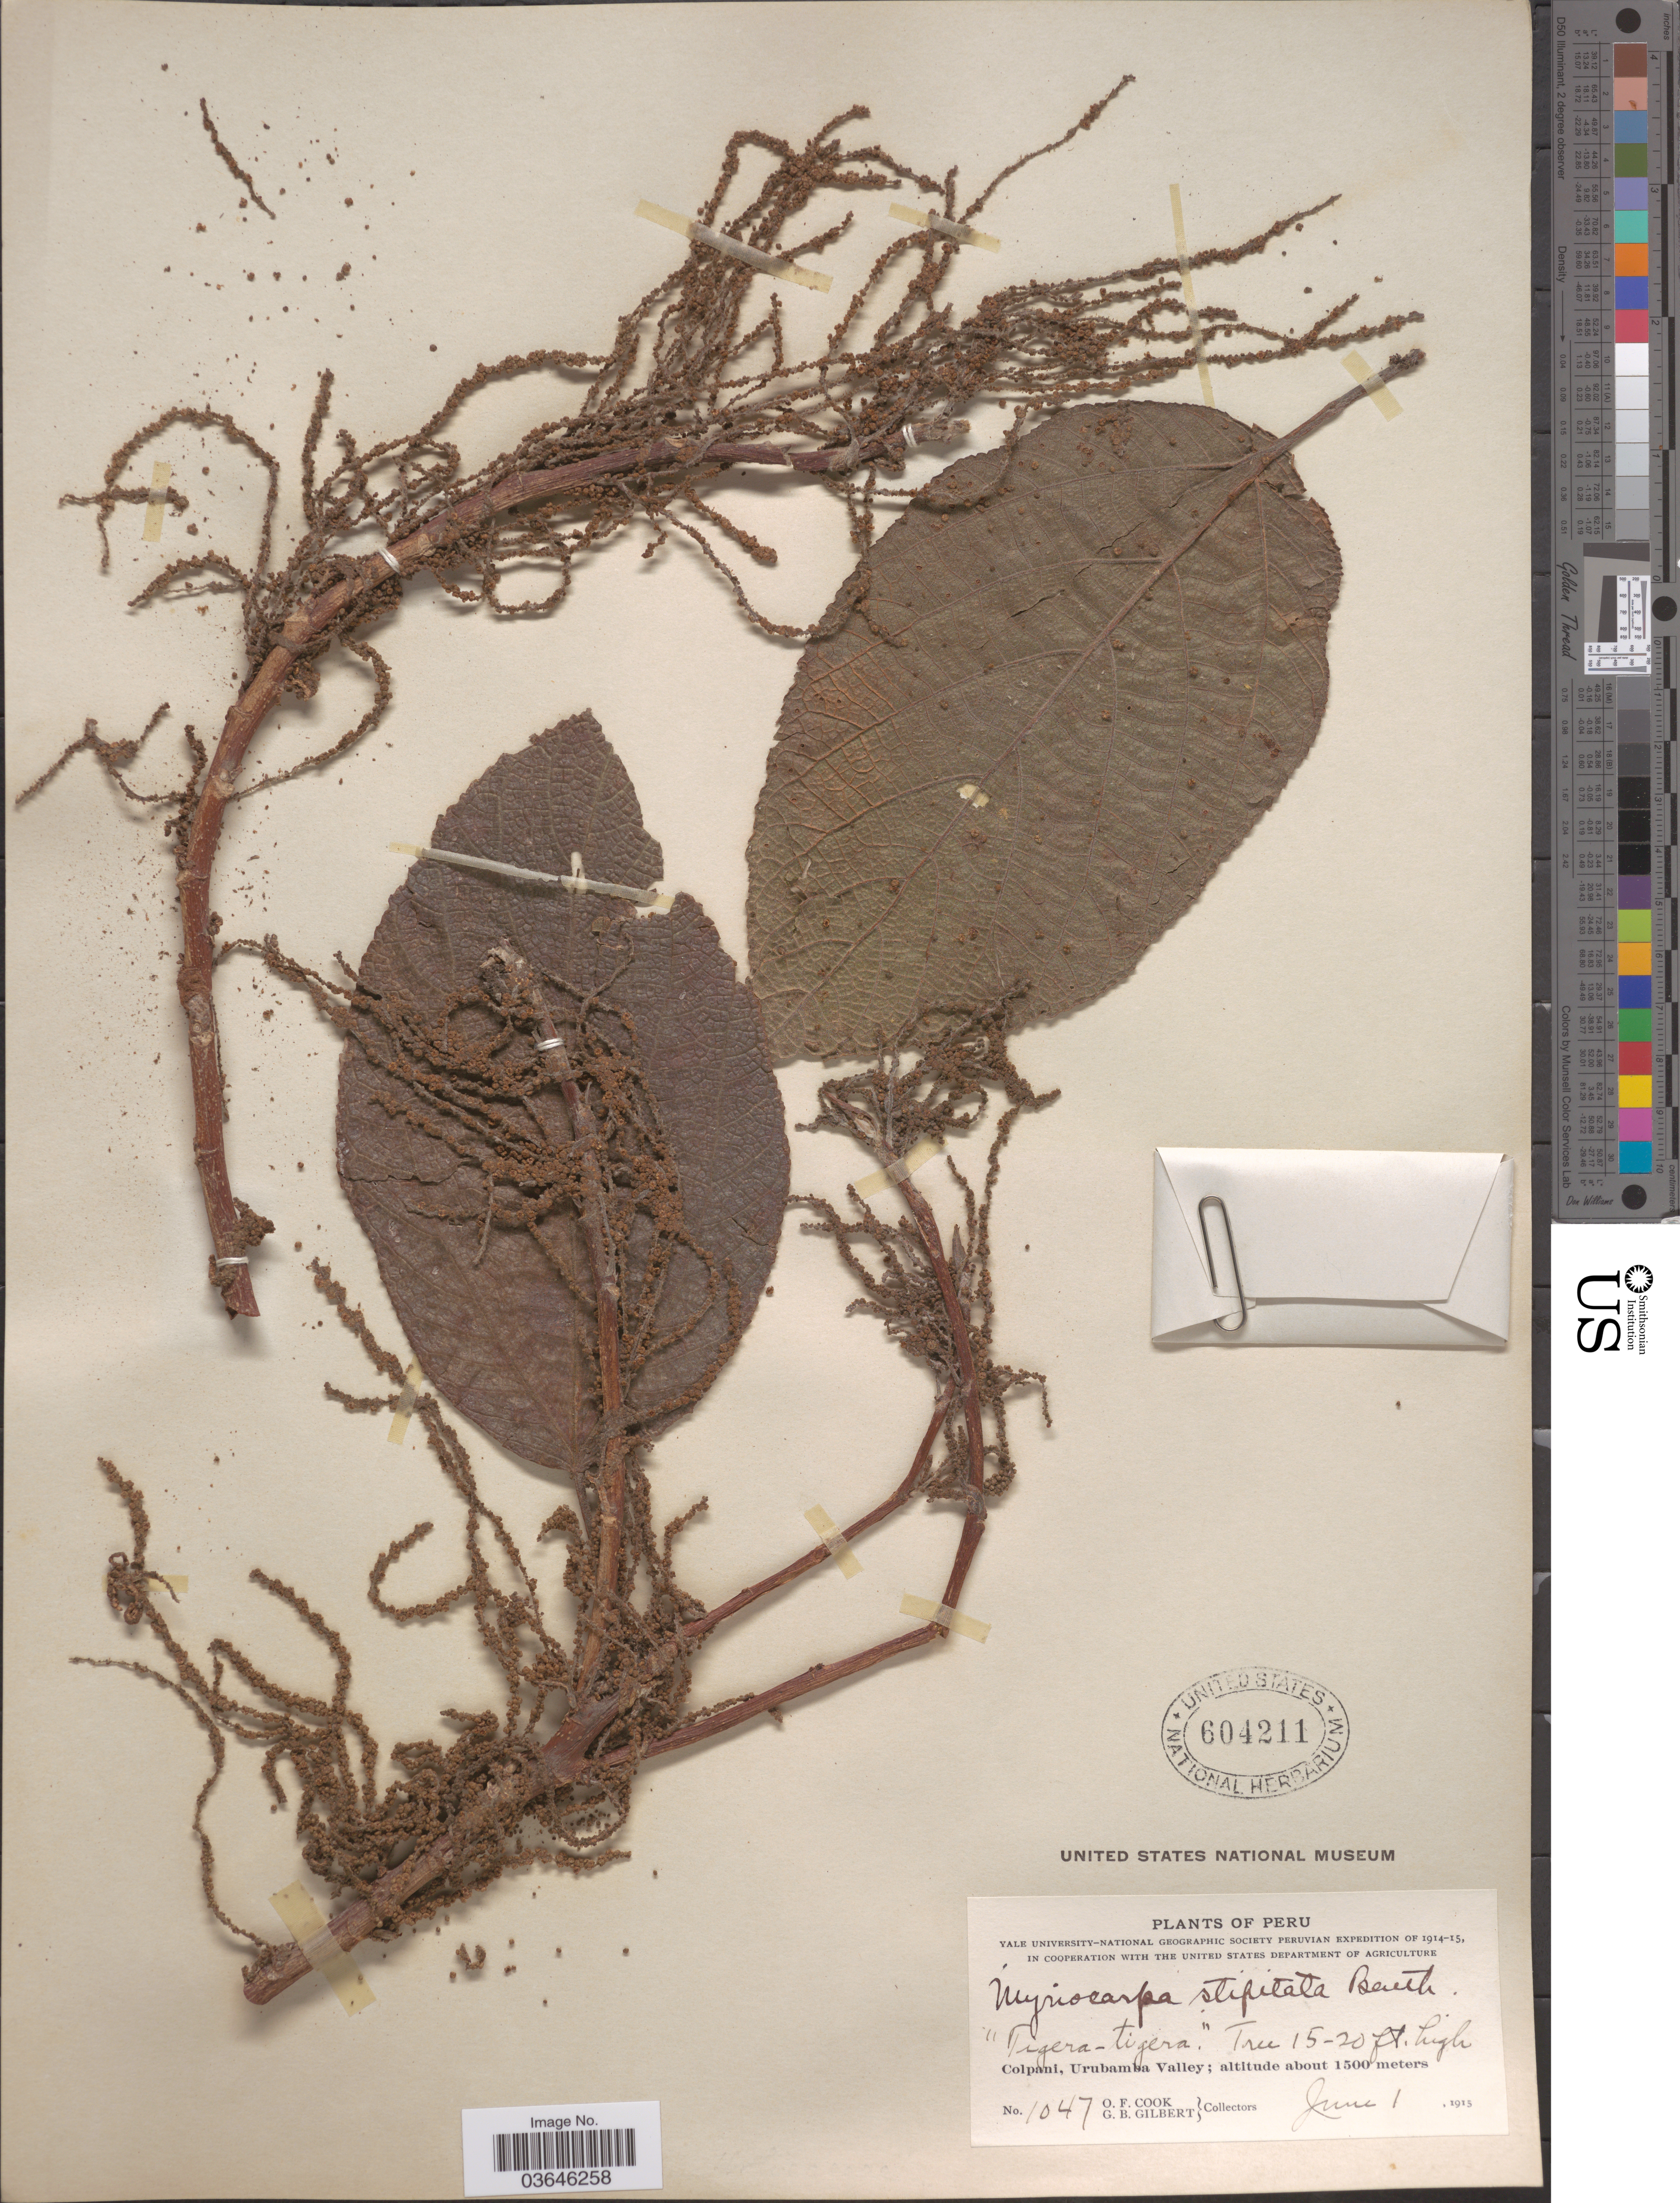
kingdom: Plantae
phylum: Tracheophyta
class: Magnoliopsida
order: Rosales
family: Urticaceae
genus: Myriocarpa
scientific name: Myriocarpa stipitata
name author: Benth.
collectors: O. F. Cook & G. B. Gilbert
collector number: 1047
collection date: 1915-06-01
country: Peru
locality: Colpani, Urubamba Valley.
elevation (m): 1500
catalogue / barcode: US 604211